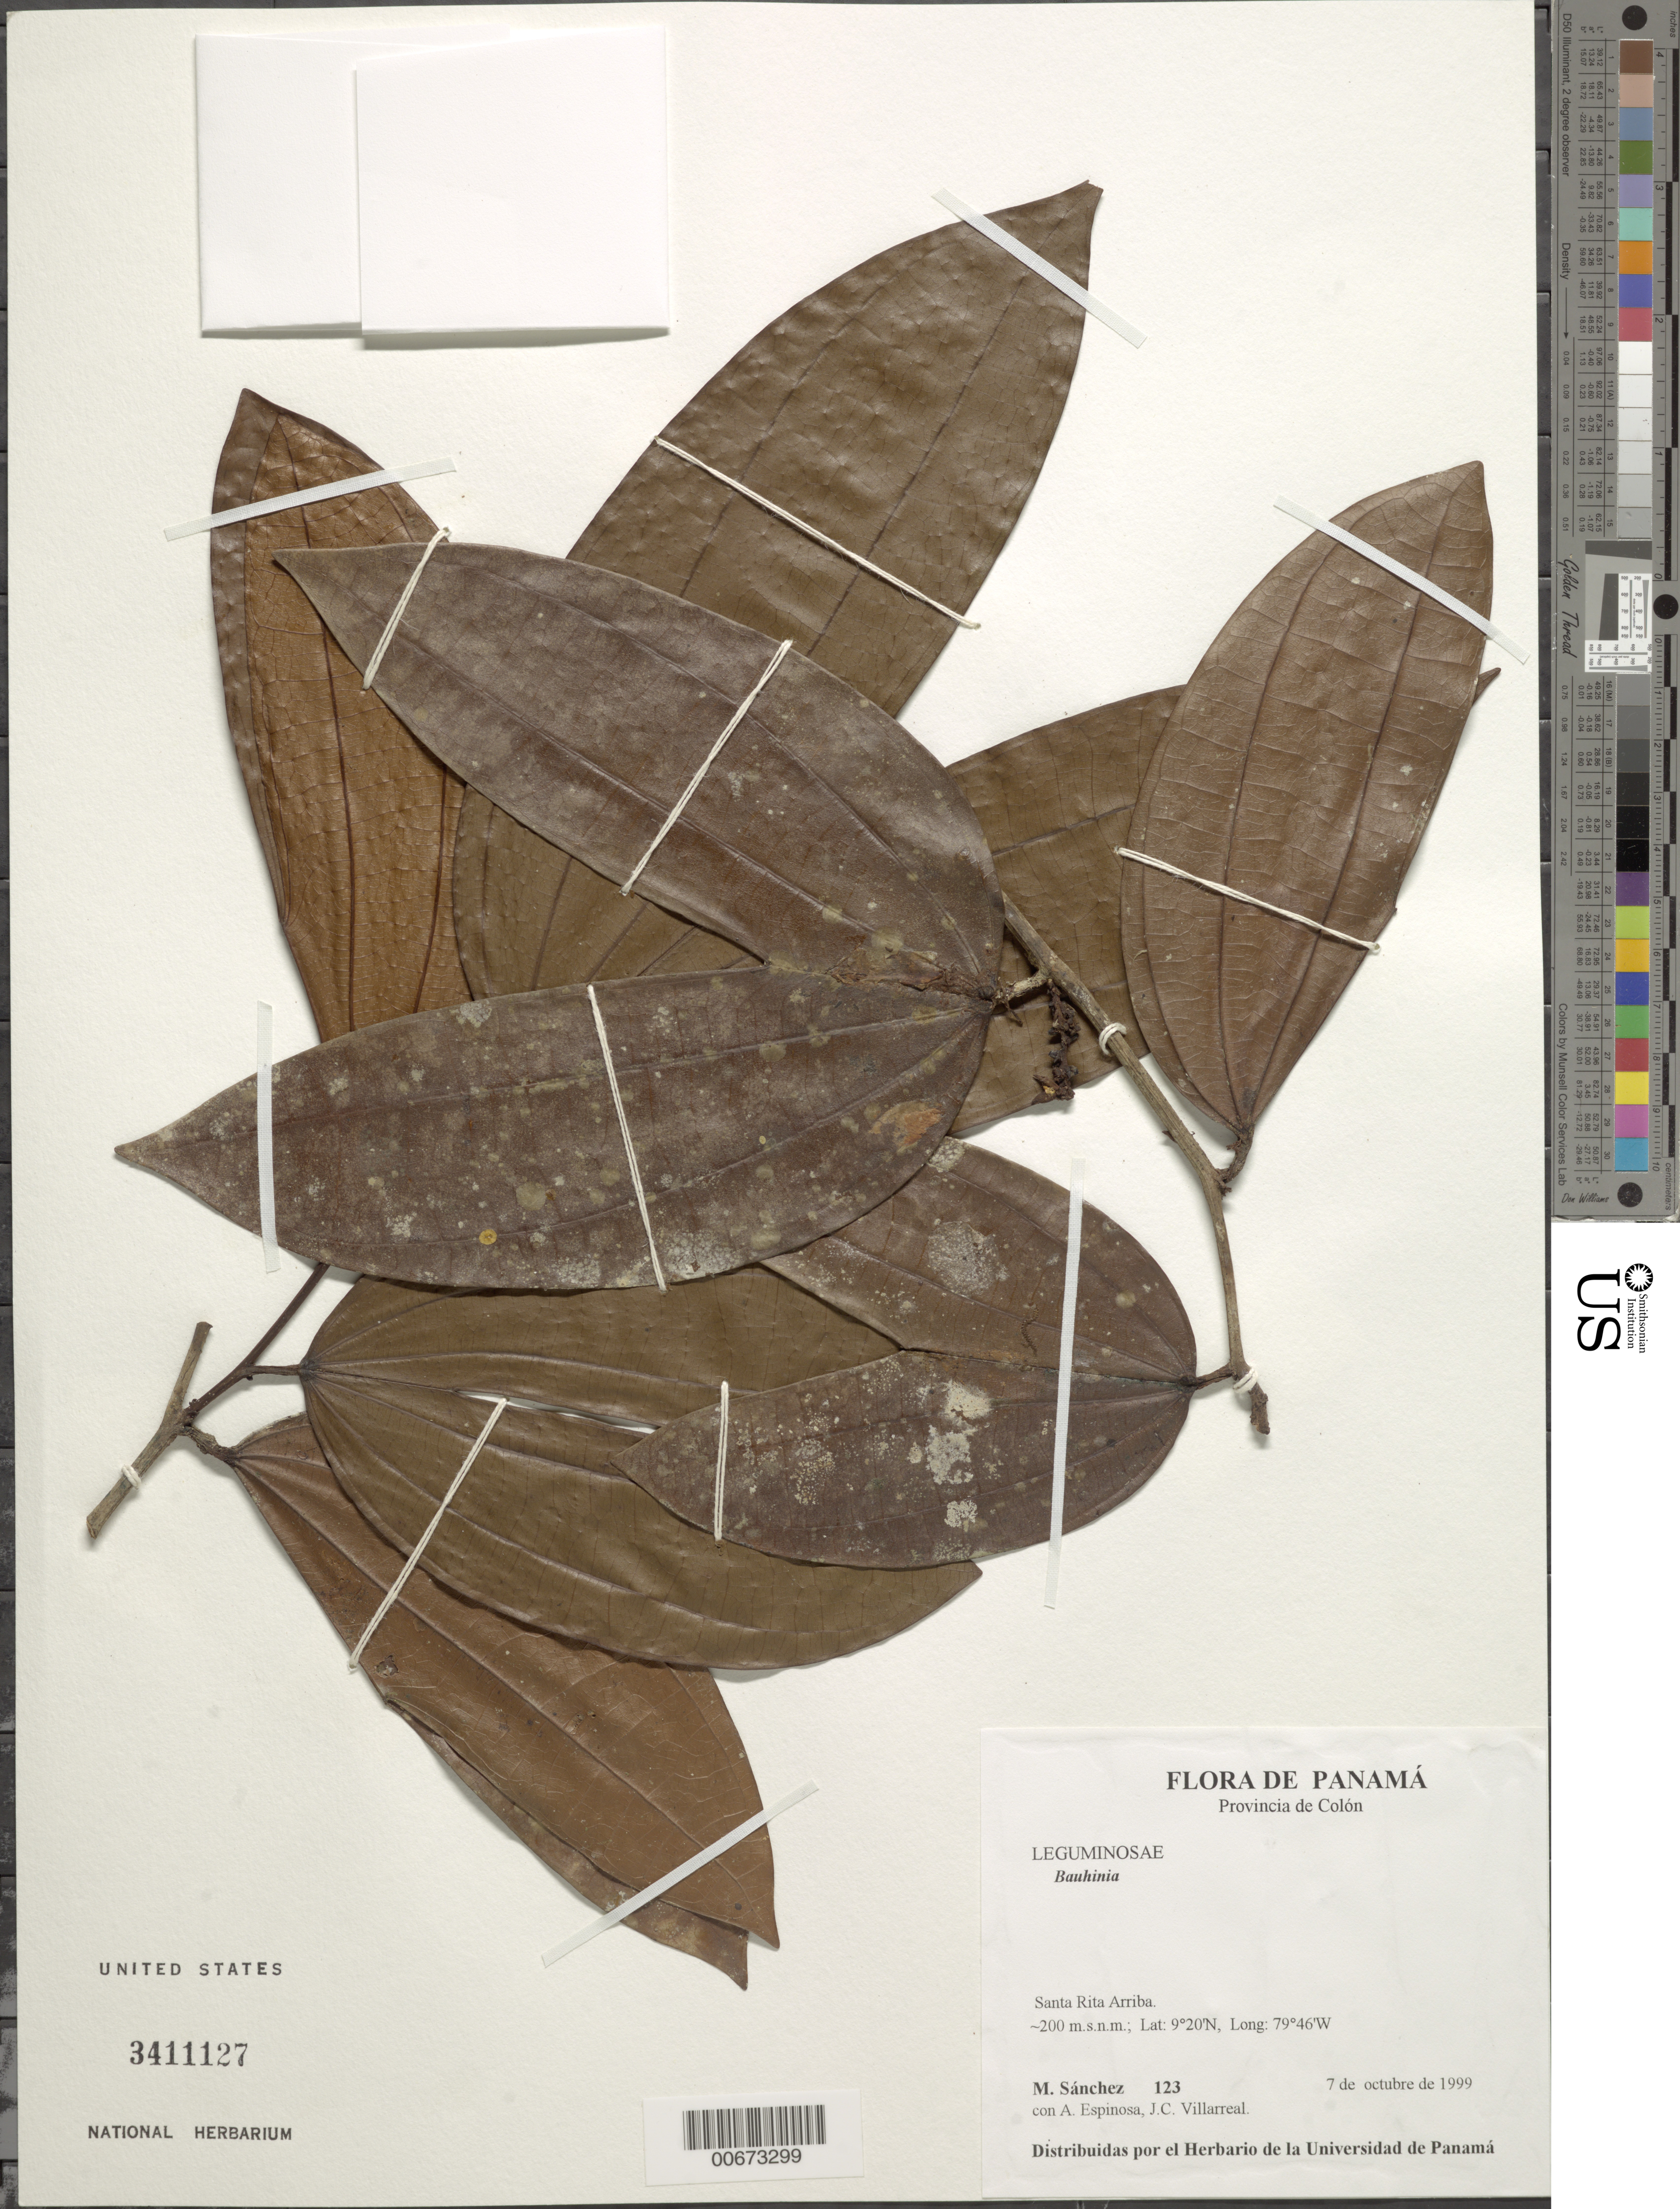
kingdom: Plantae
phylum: Tracheophyta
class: Magnoliopsida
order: Fabales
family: Fabaceae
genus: Bauhinia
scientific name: Bauhinia sp.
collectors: M. Sanchez, A. Espinosa & J. Villarreal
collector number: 123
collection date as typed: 07 Oct 1999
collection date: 1999-10-07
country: Panama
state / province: Colón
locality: Santa Rita Arriba.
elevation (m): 200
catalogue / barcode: US 3411127